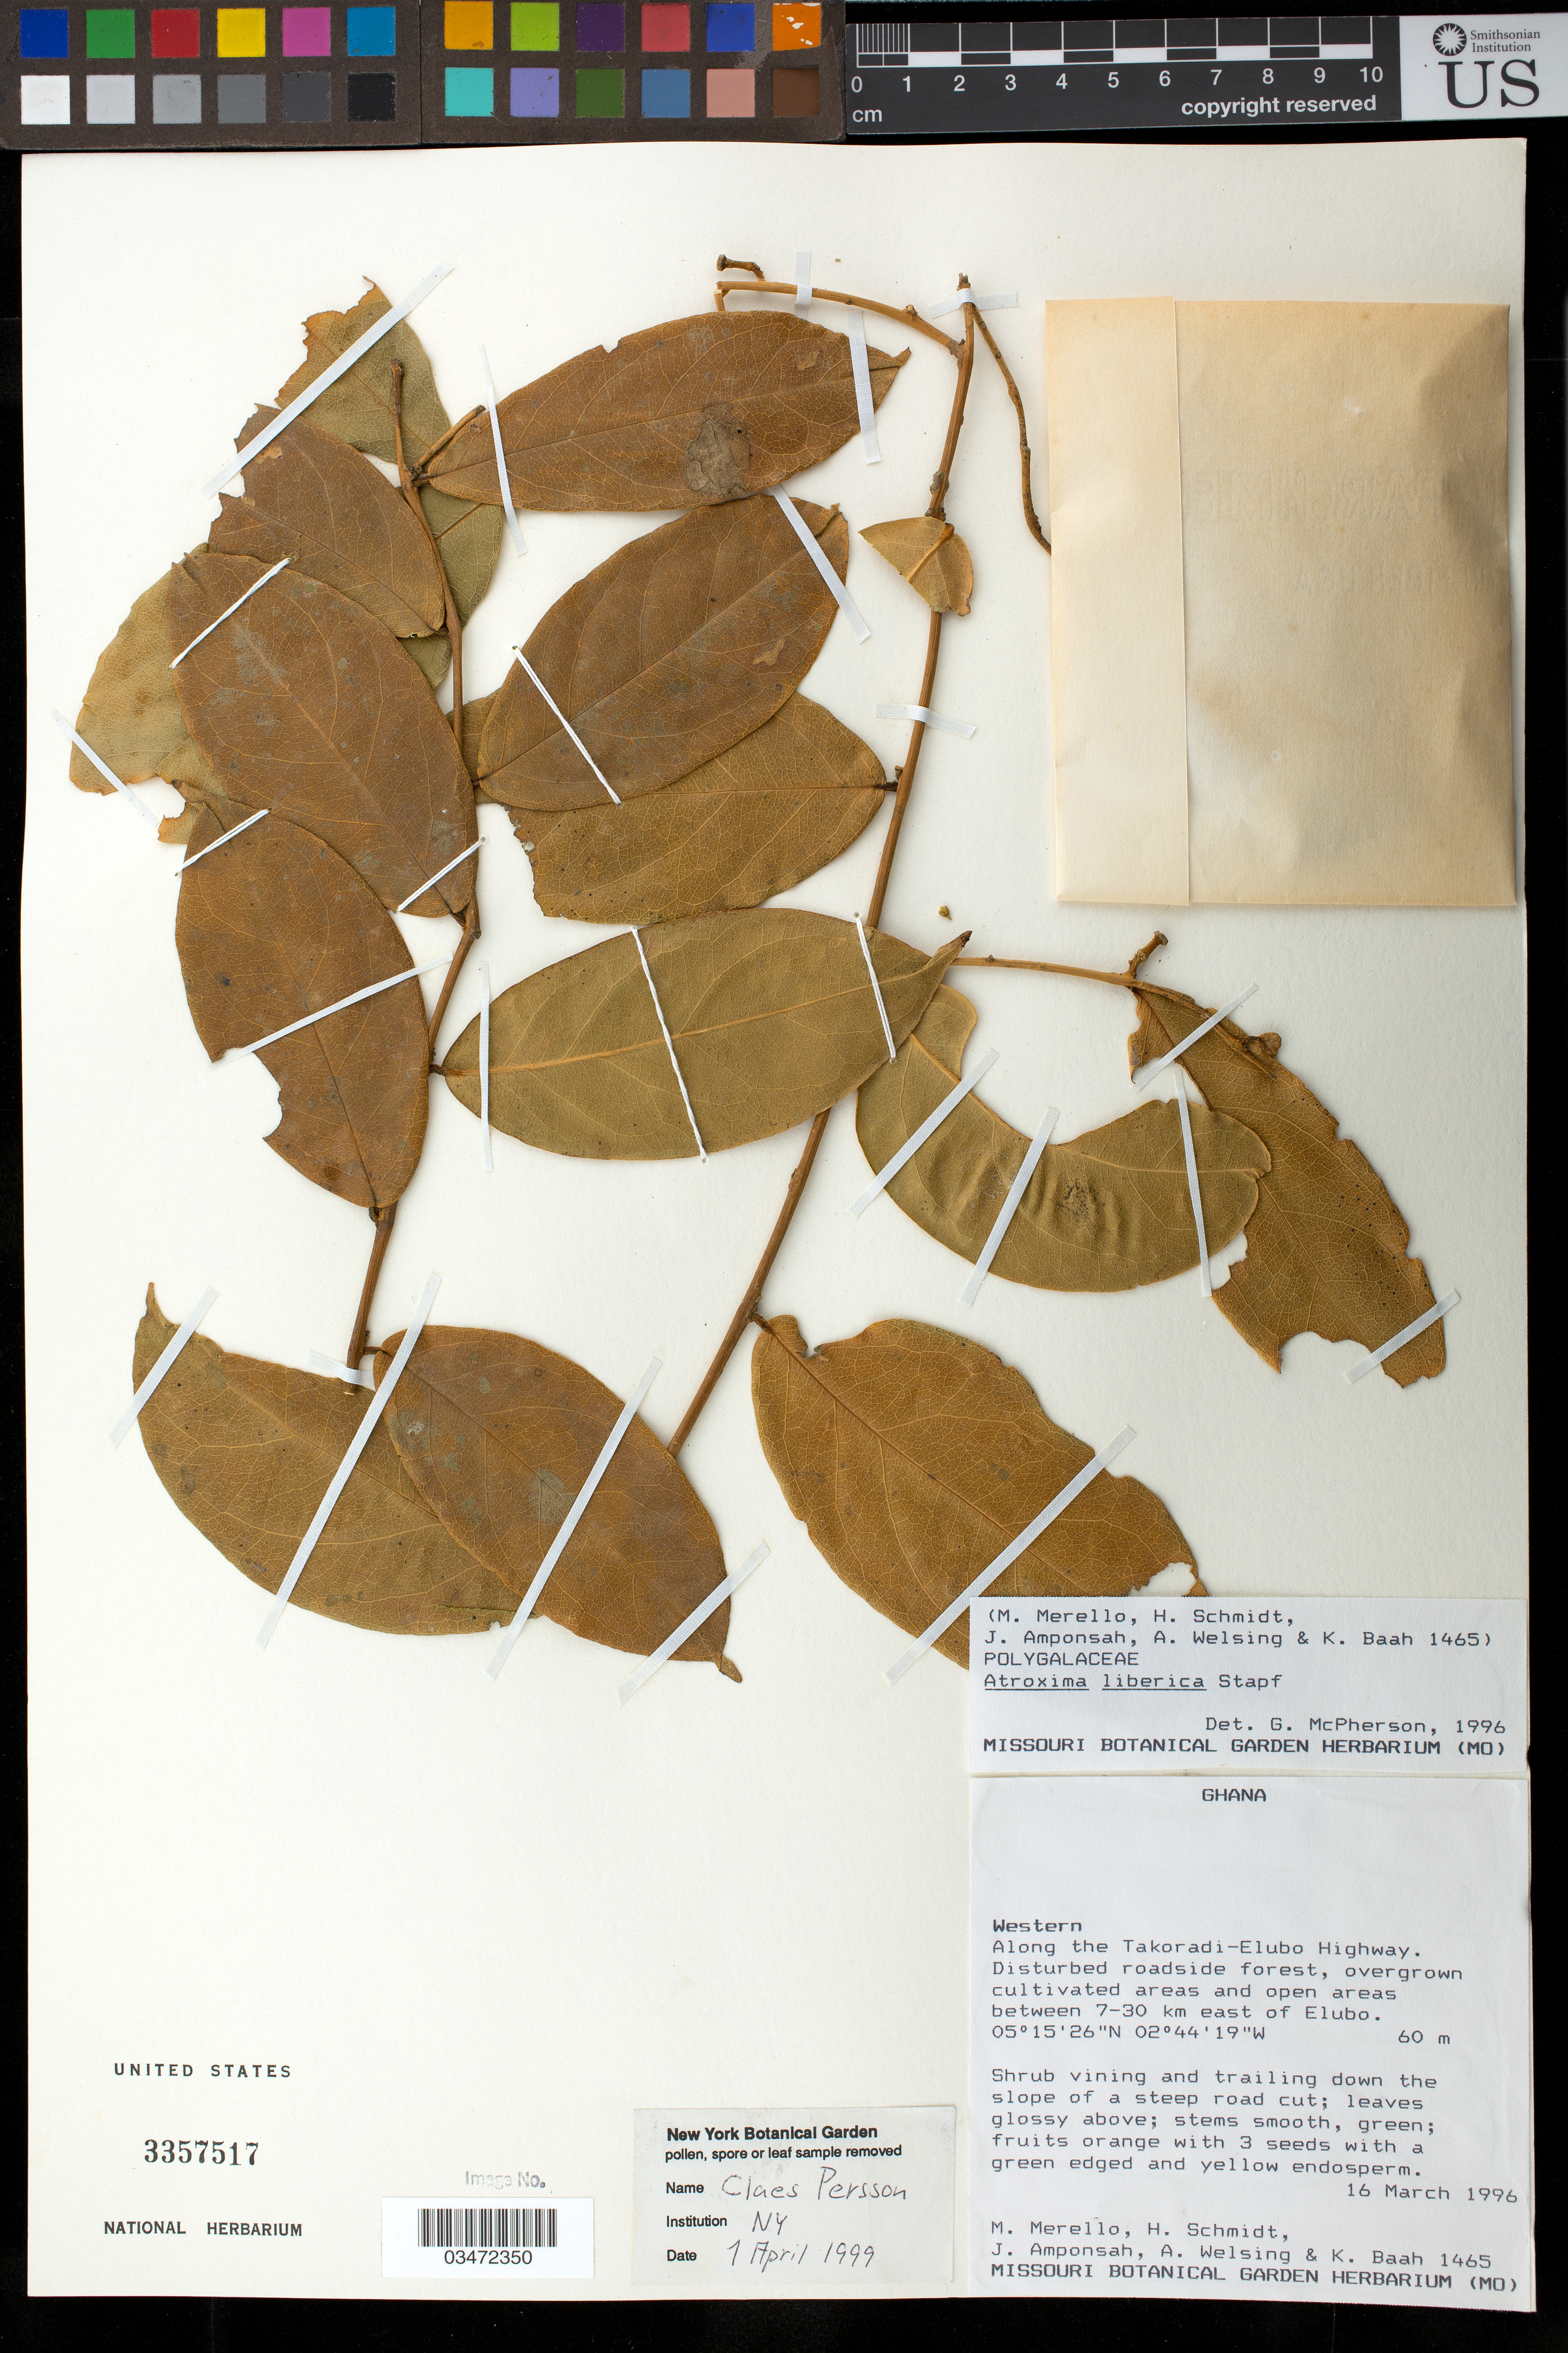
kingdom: Plantae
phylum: Tracheophyta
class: Magnoliopsida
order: Fabales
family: Polygalaceae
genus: Atroxima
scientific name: Atroxima liberica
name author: Stapf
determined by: McPherson, G. D., (MO), Missouri Botanical Garden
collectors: M. Merello, H. Schmidt, J. Amponsah, A. Welsing & K. Baah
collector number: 1465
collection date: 1996-03-16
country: Ghana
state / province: Western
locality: Takoradi-Elubo Highway, 7-30 km E of Elubo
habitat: Disturbed roadside forest, overgrown cultivated areas and open areas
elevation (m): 60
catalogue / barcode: US 3357517